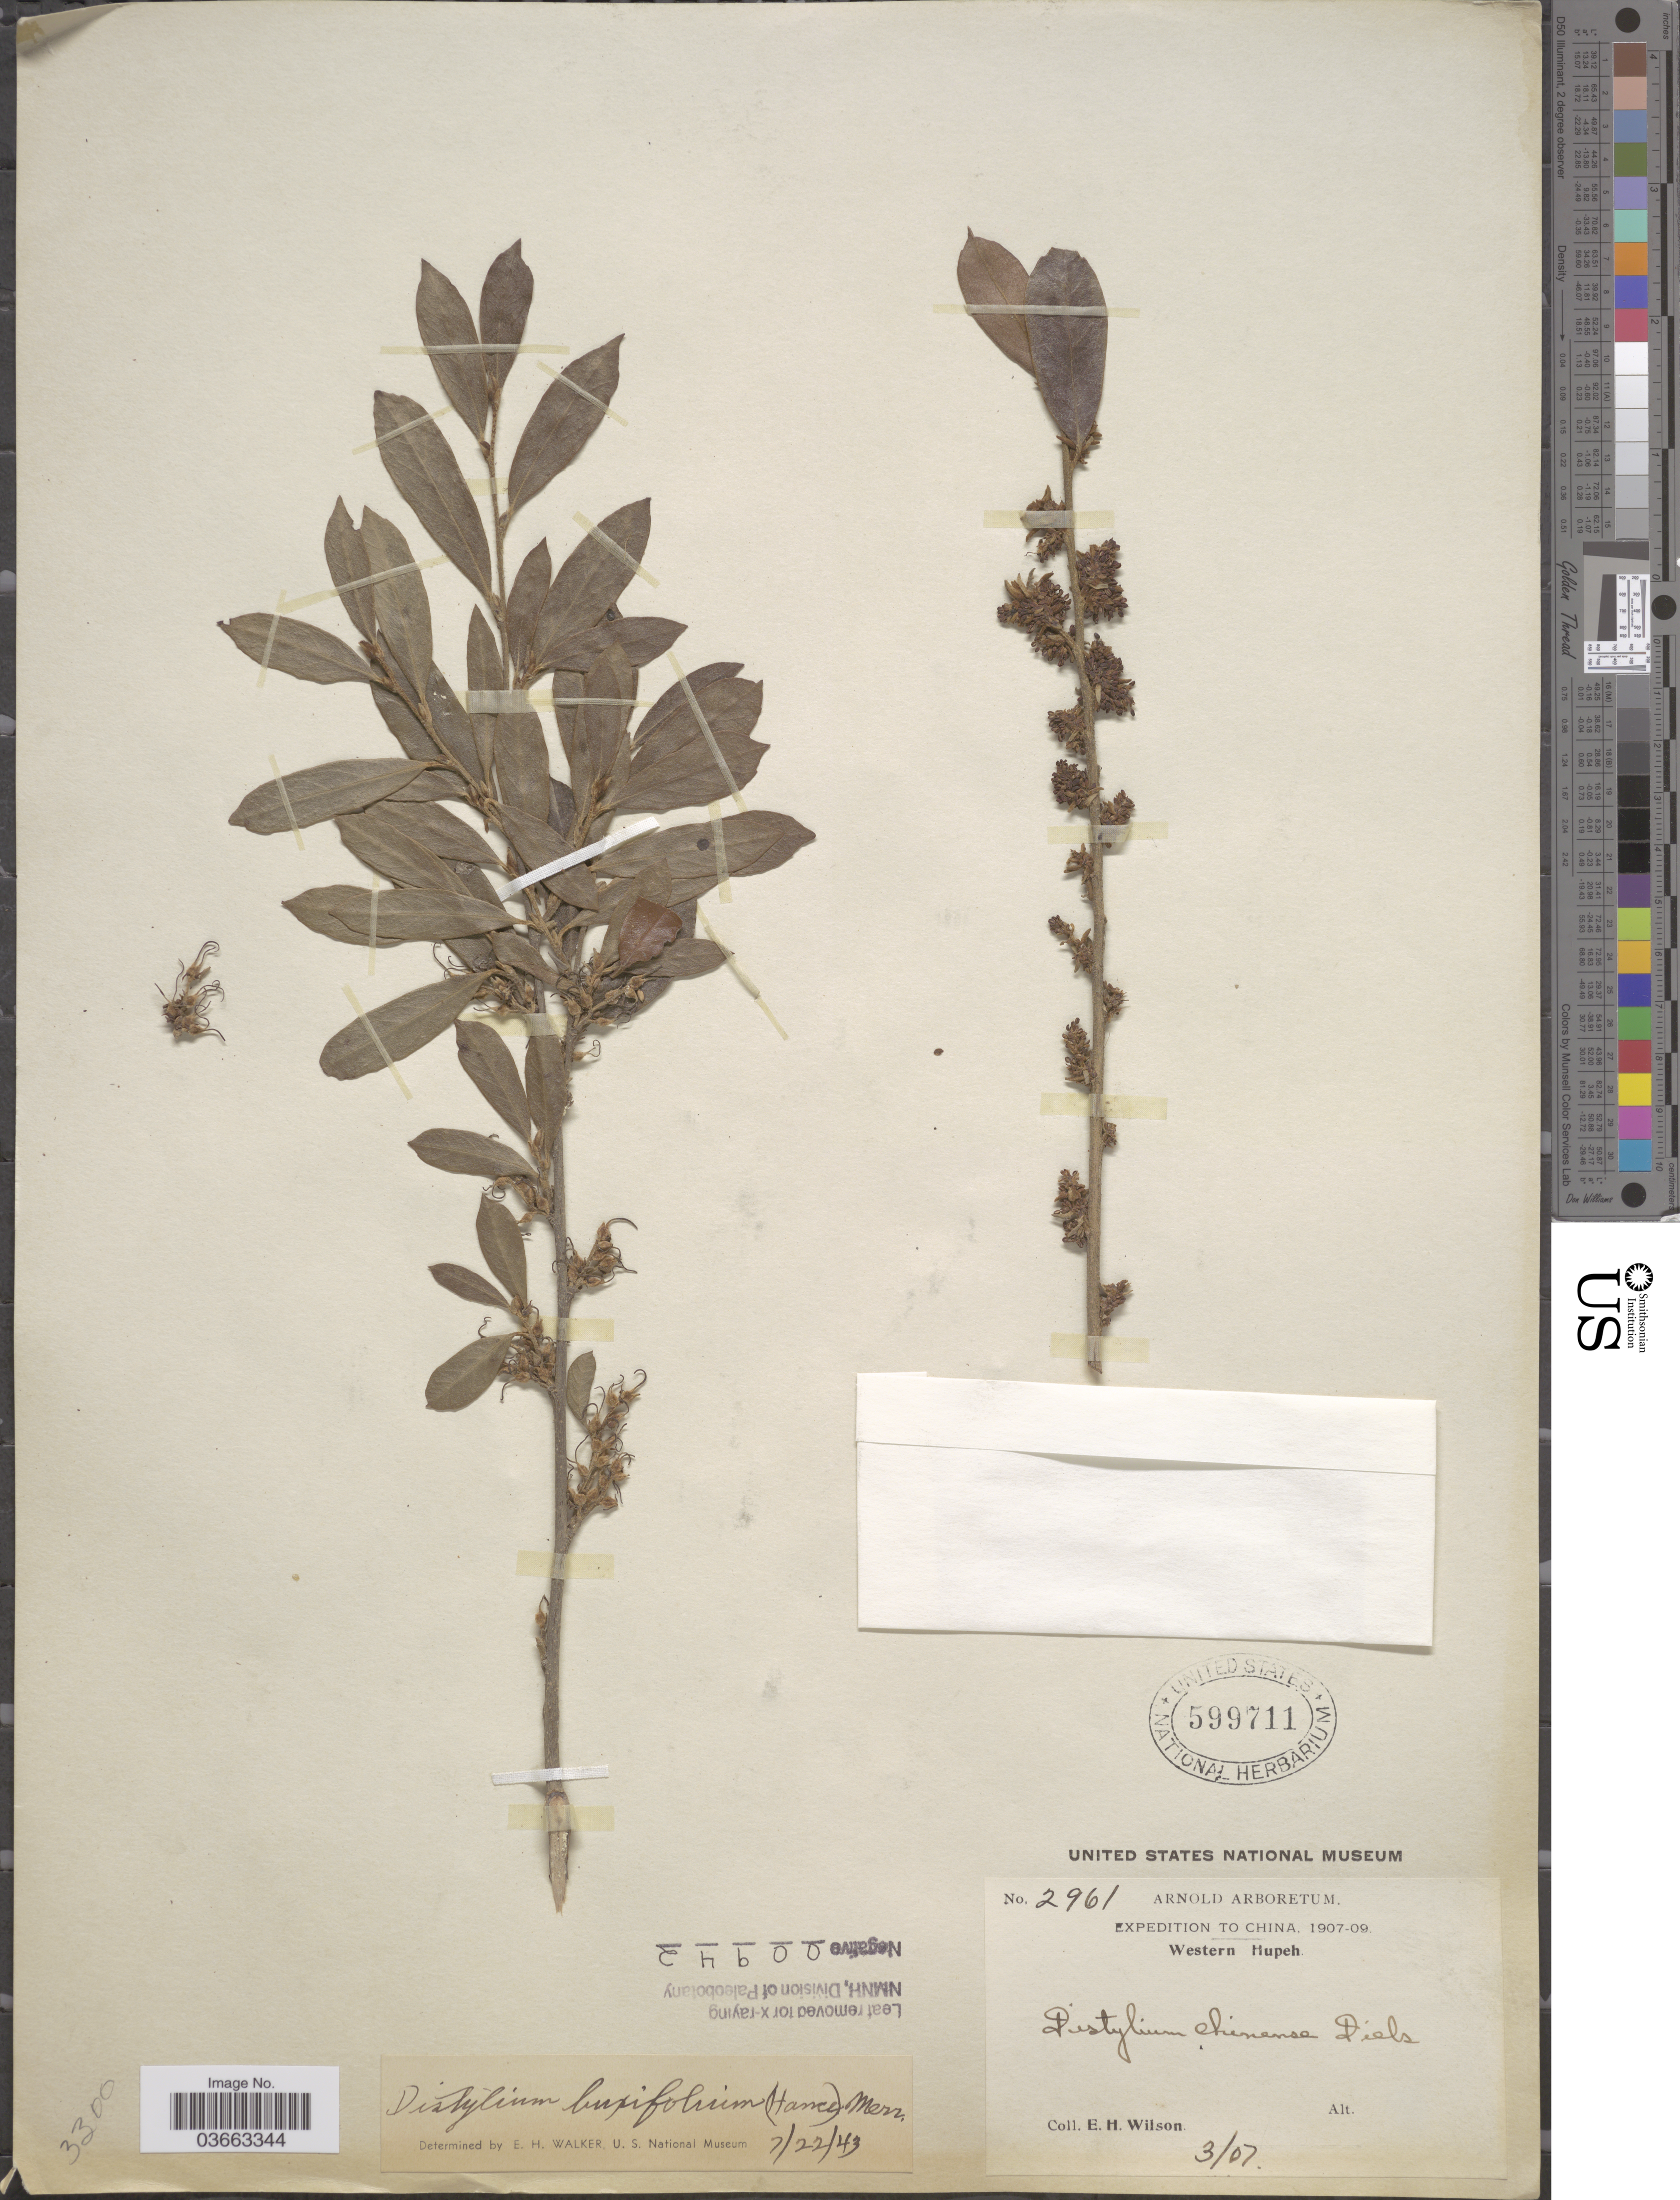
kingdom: Plantae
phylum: Tracheophyta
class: Magnoliopsida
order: Saxifragales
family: Hamamelidaceae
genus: Distylium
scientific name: Distylium buxifolium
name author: (Hance) Merr.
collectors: E. Wilson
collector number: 2961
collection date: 1907-03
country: China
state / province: Hubei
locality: Western Hupeh.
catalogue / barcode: US 599711